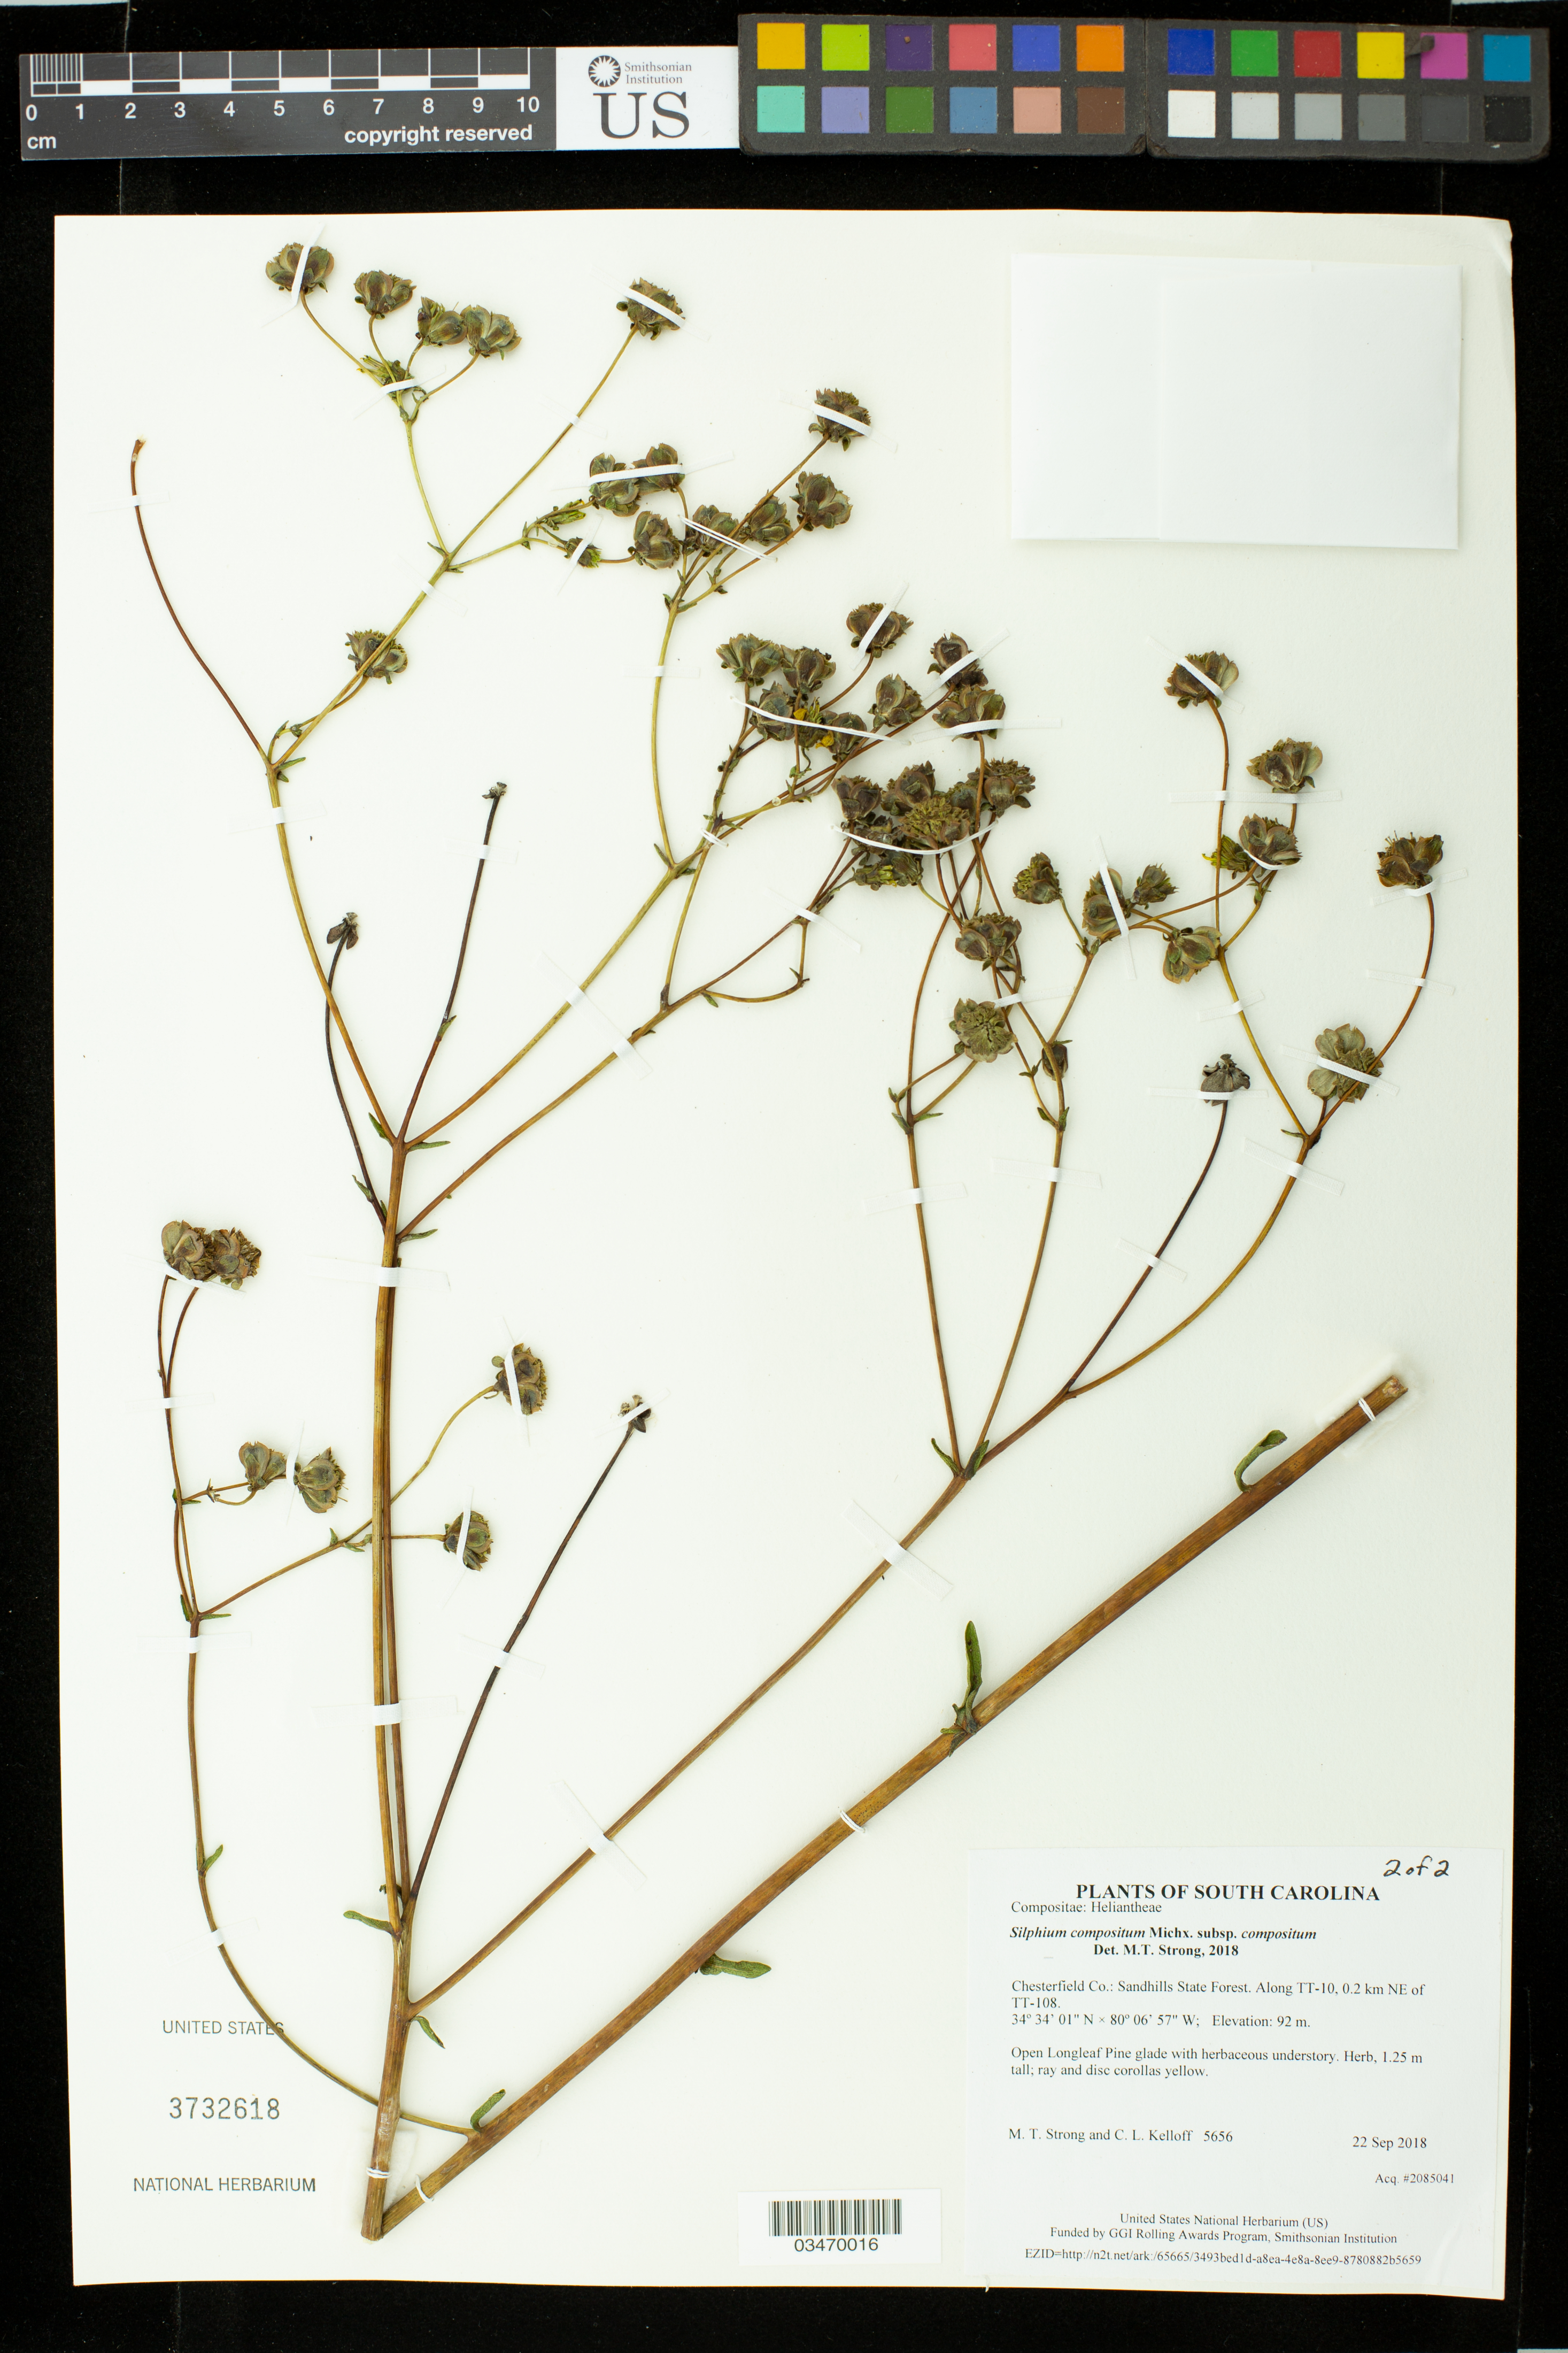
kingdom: Plantae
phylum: Tracheophyta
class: Magnoliopsida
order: Asterales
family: Asteraceae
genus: Silphium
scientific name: Silphium compositum Michx. subsp. compositum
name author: Michx.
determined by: Strong, M. T., (US), Smithsonian Institution - National Museum of Natural History (UNITED STATES)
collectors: M. T. Strong & C. L. Kelloff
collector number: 5656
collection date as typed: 22 Sep 2018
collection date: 2018-09-22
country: United States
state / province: South Carolina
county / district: Chesterfield Co.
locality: Sandhills State Forest. Edge of pine plantation along TT-10, 0.2 km NE of TT-108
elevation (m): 92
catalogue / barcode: US 3732618